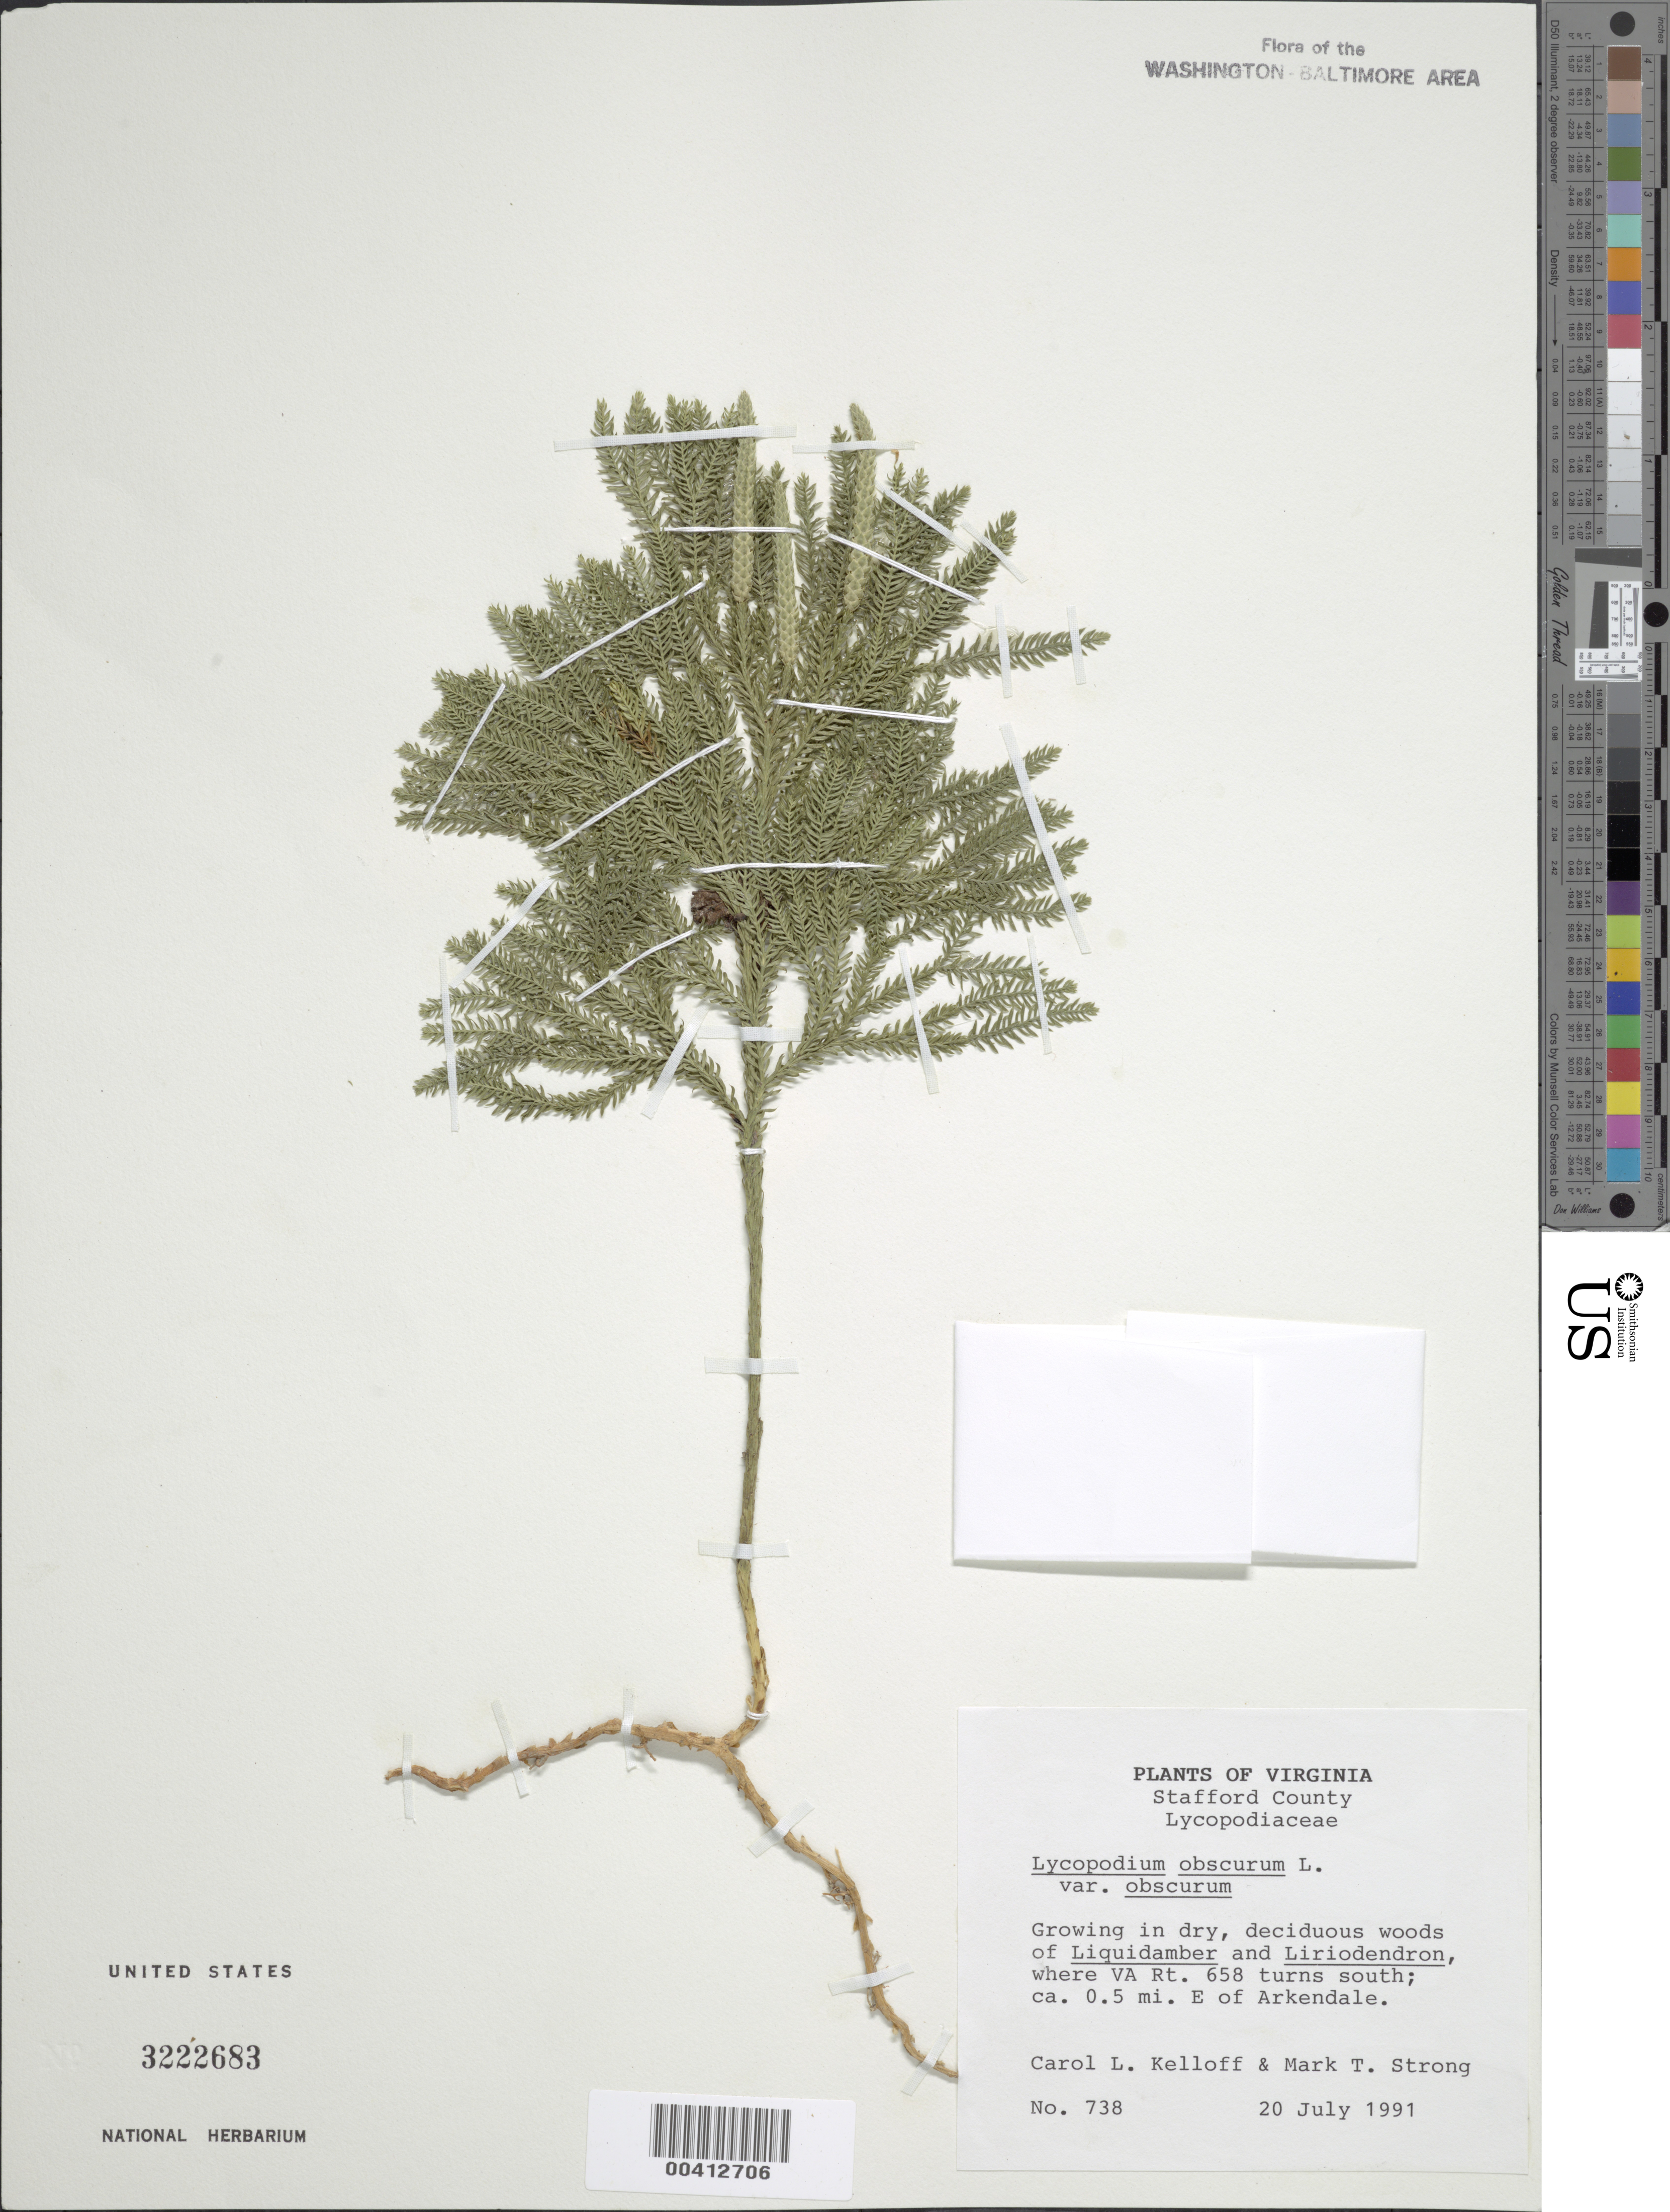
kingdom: Plantae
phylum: Tracheophyta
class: Lycopodiopsida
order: Lycopodiales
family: Lycopodiaceae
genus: Dendrolycopodium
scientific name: Dendrolycopodium obscurum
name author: (L.) A. Haines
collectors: C. L. Kelloff & M. T. Strong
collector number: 738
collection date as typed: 20 Jul 1991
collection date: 1991-07-20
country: United States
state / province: Virginia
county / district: Stafford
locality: VA Rt 658 S, E of Arkendale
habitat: Deciduous woods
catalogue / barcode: US 3222683